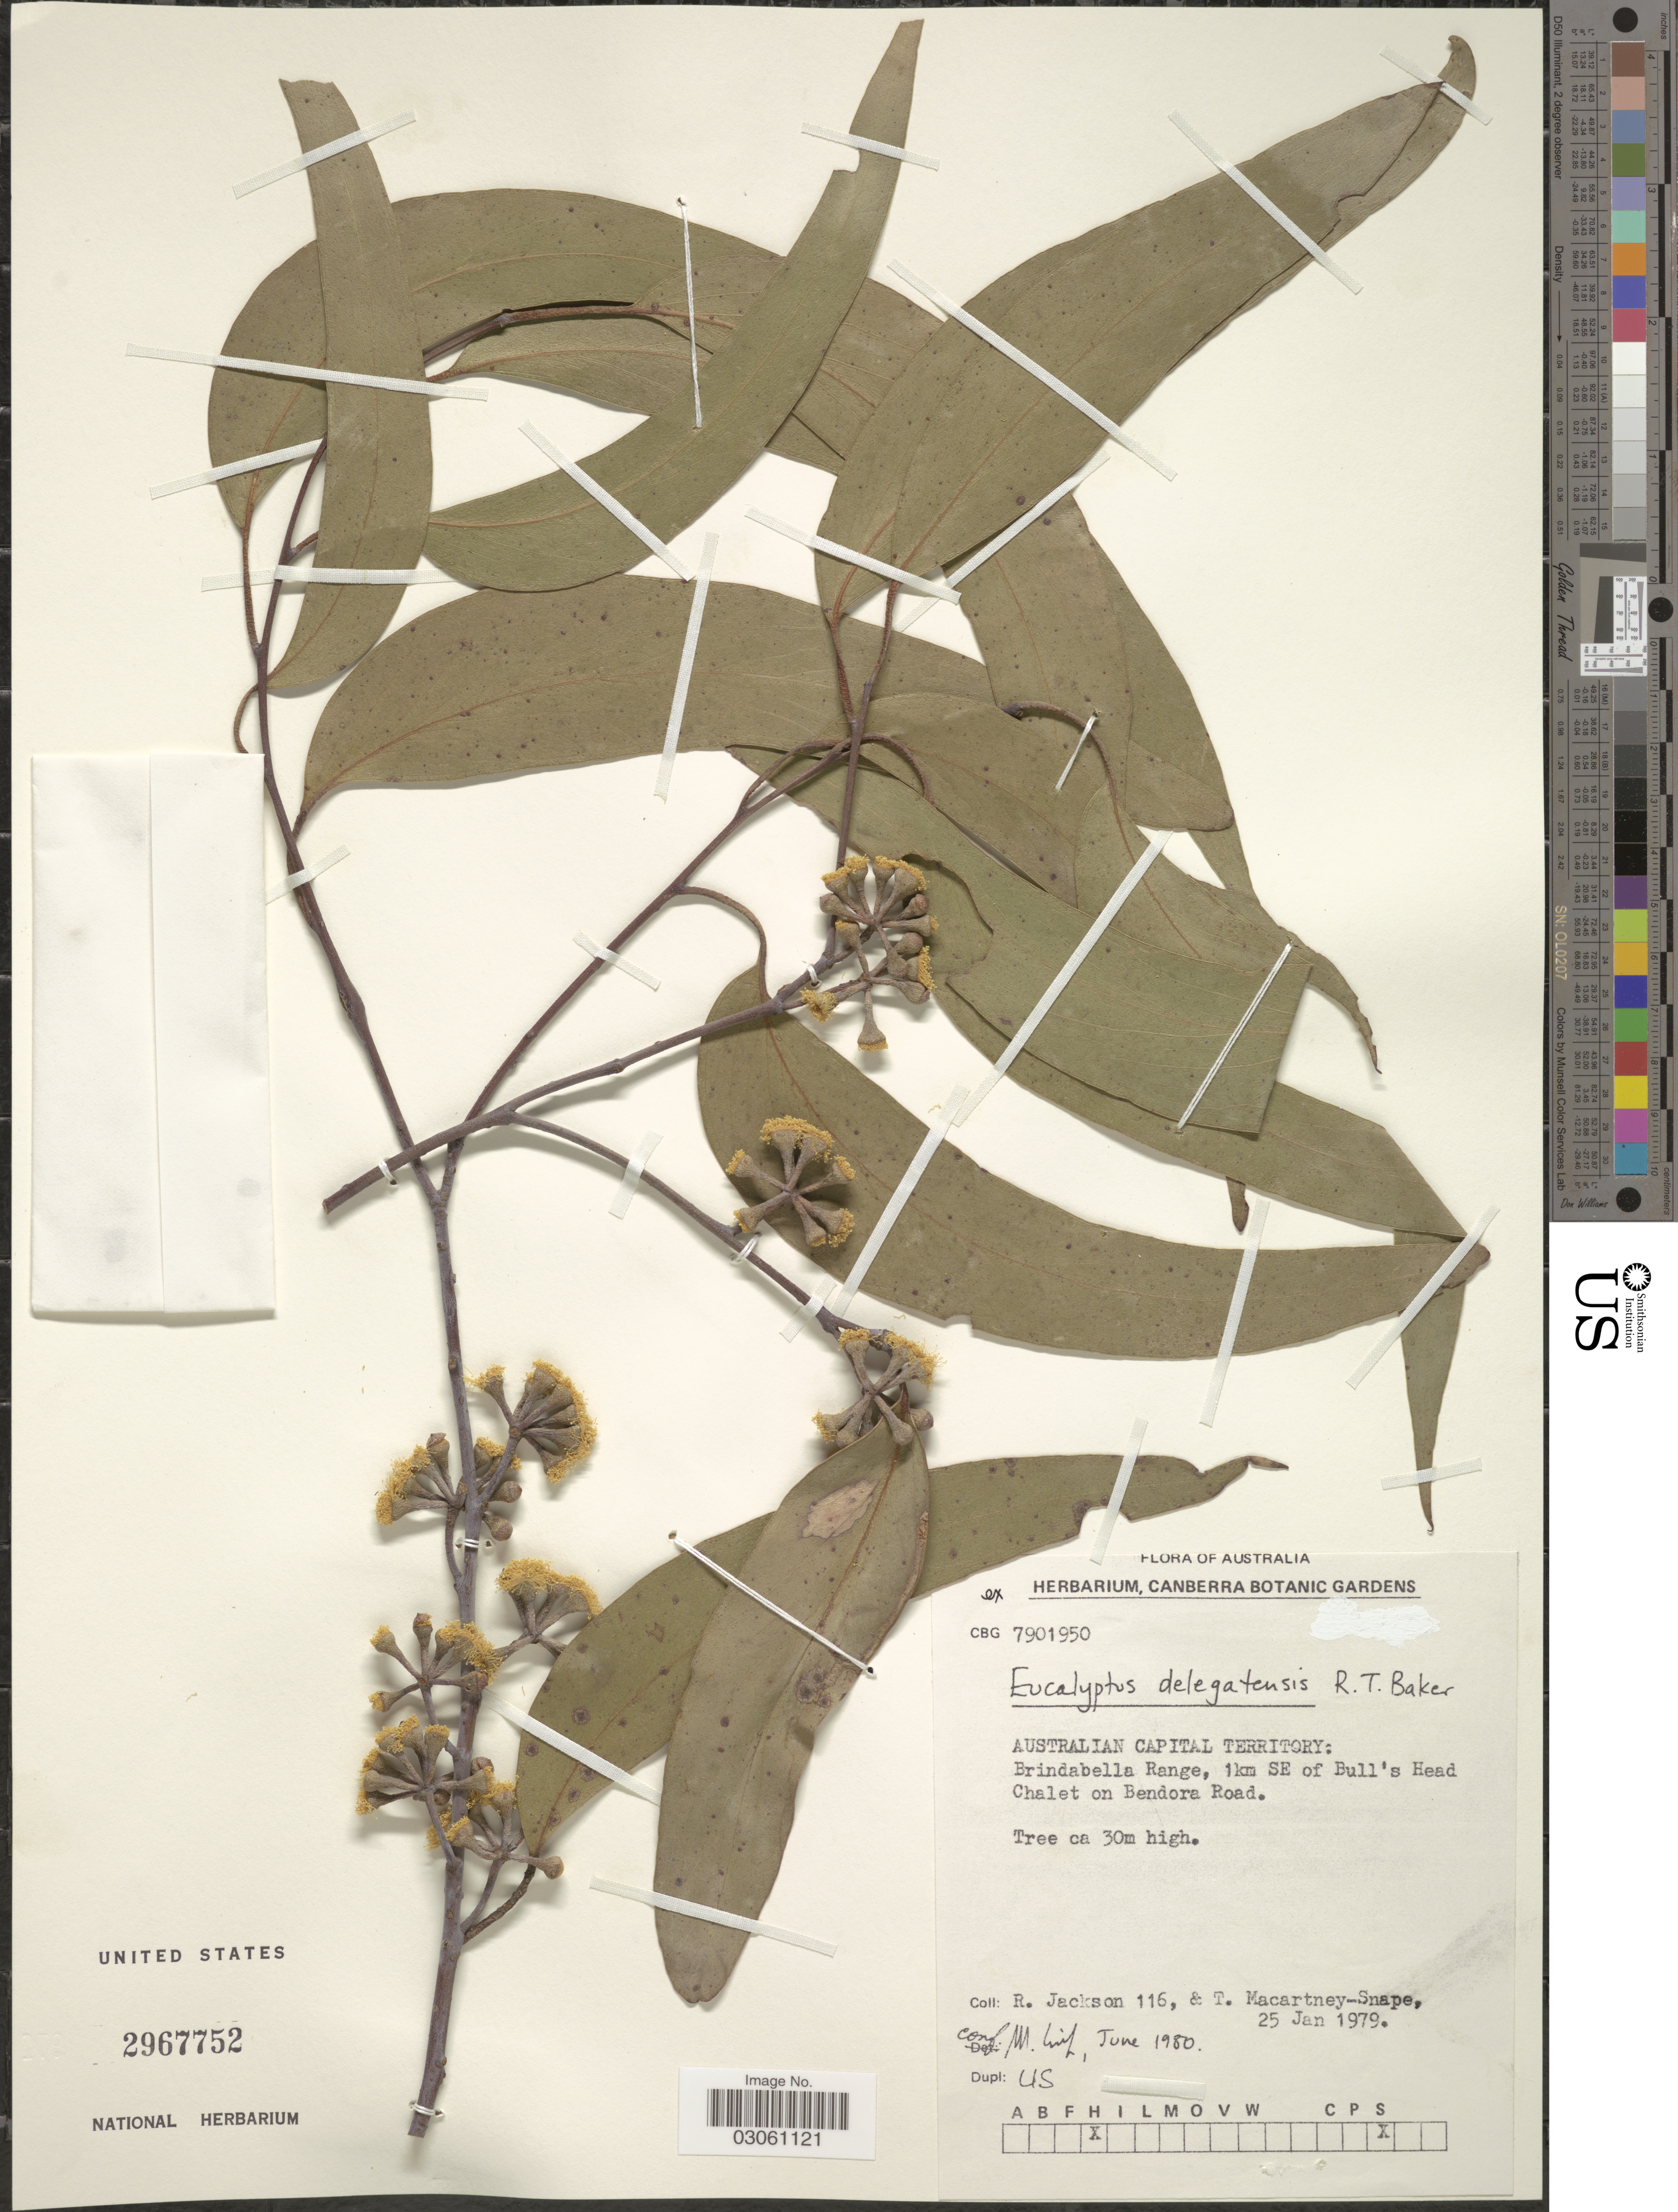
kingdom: Plantae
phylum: Tracheophyta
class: Magnoliopsida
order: Myrtales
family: Myrtaceae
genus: Eucalyptus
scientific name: Eucalyptus delegatensis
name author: F. Muell. ex R.T. Baker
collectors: R. Jackson & T. Macartne -Snape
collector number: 116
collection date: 1979-01-25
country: Australia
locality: Australian Capital Territory: Brindabella Range, 1km SE of Bull's Head Chalet on Bendora Road.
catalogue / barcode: US 2967752